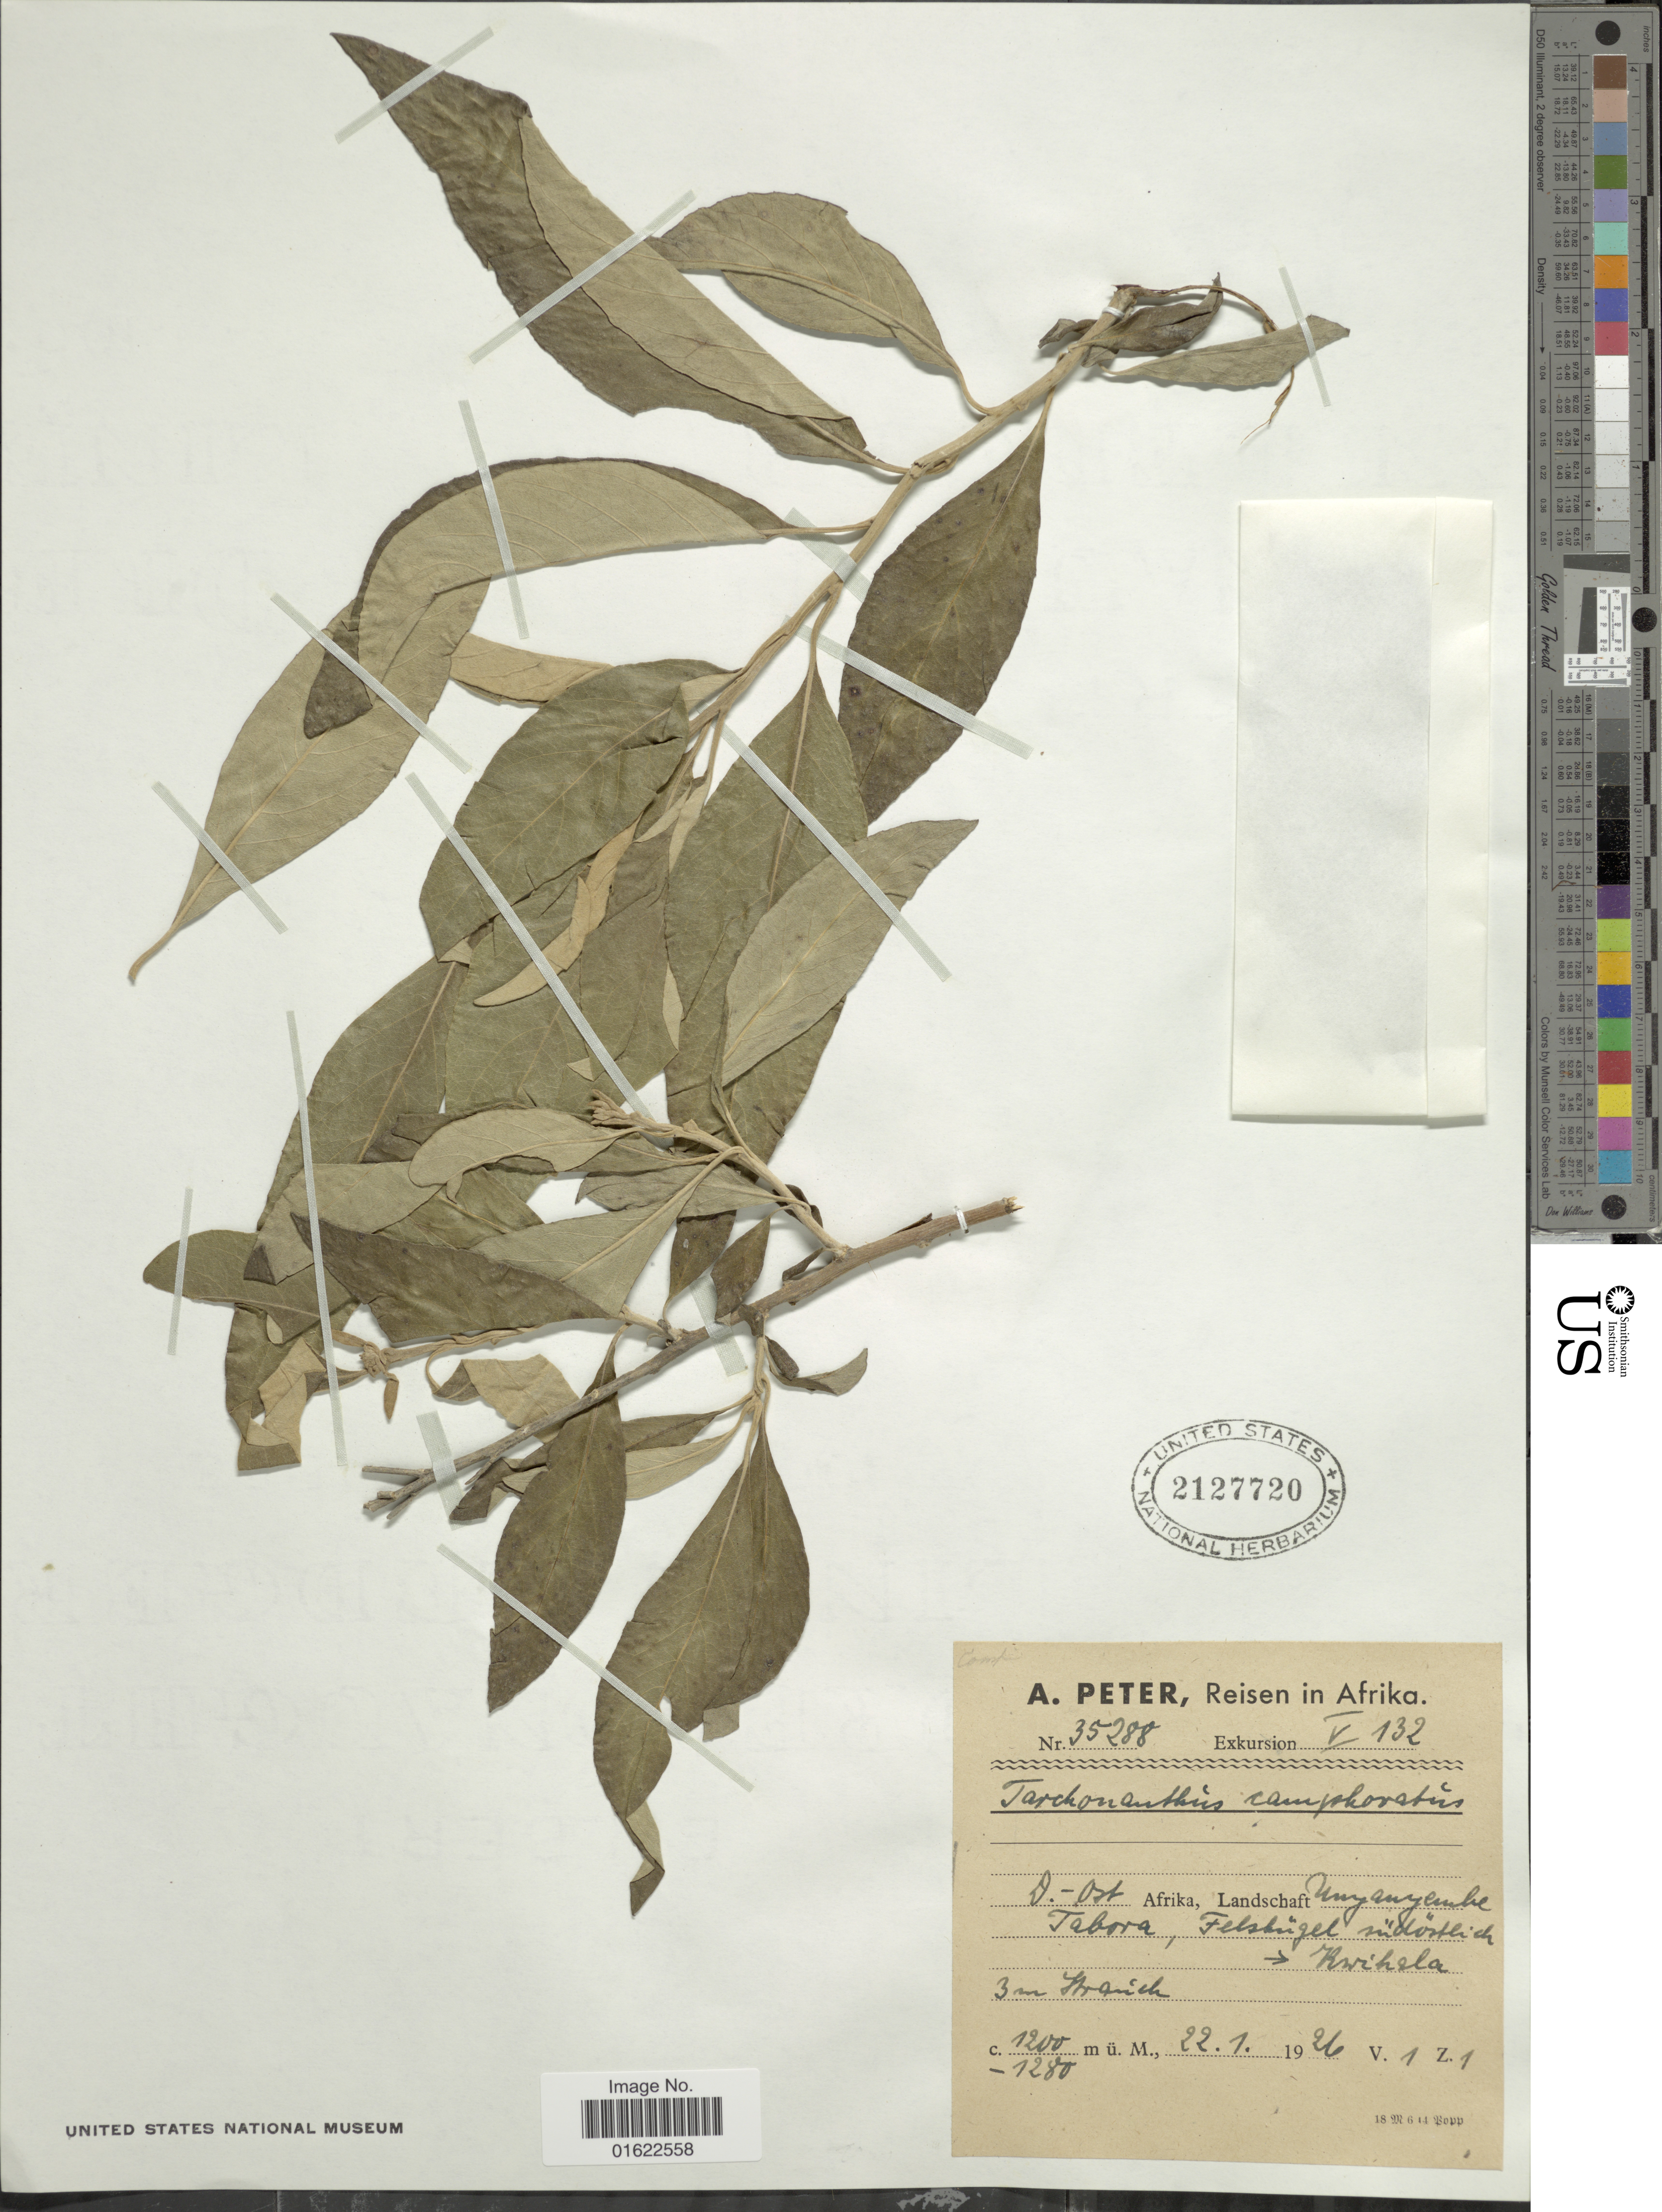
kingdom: Plantae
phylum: Tracheophyta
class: Magnoliopsida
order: Asterales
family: Asteraceae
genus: Tarchonanthus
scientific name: Tarchonanthus camphoratus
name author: L.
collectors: A. Peter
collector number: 35288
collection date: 1926-01-22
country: Tanzania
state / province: Tabora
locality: Unyanyembe, Taboral, Kwihala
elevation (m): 1200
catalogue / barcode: US 2127720